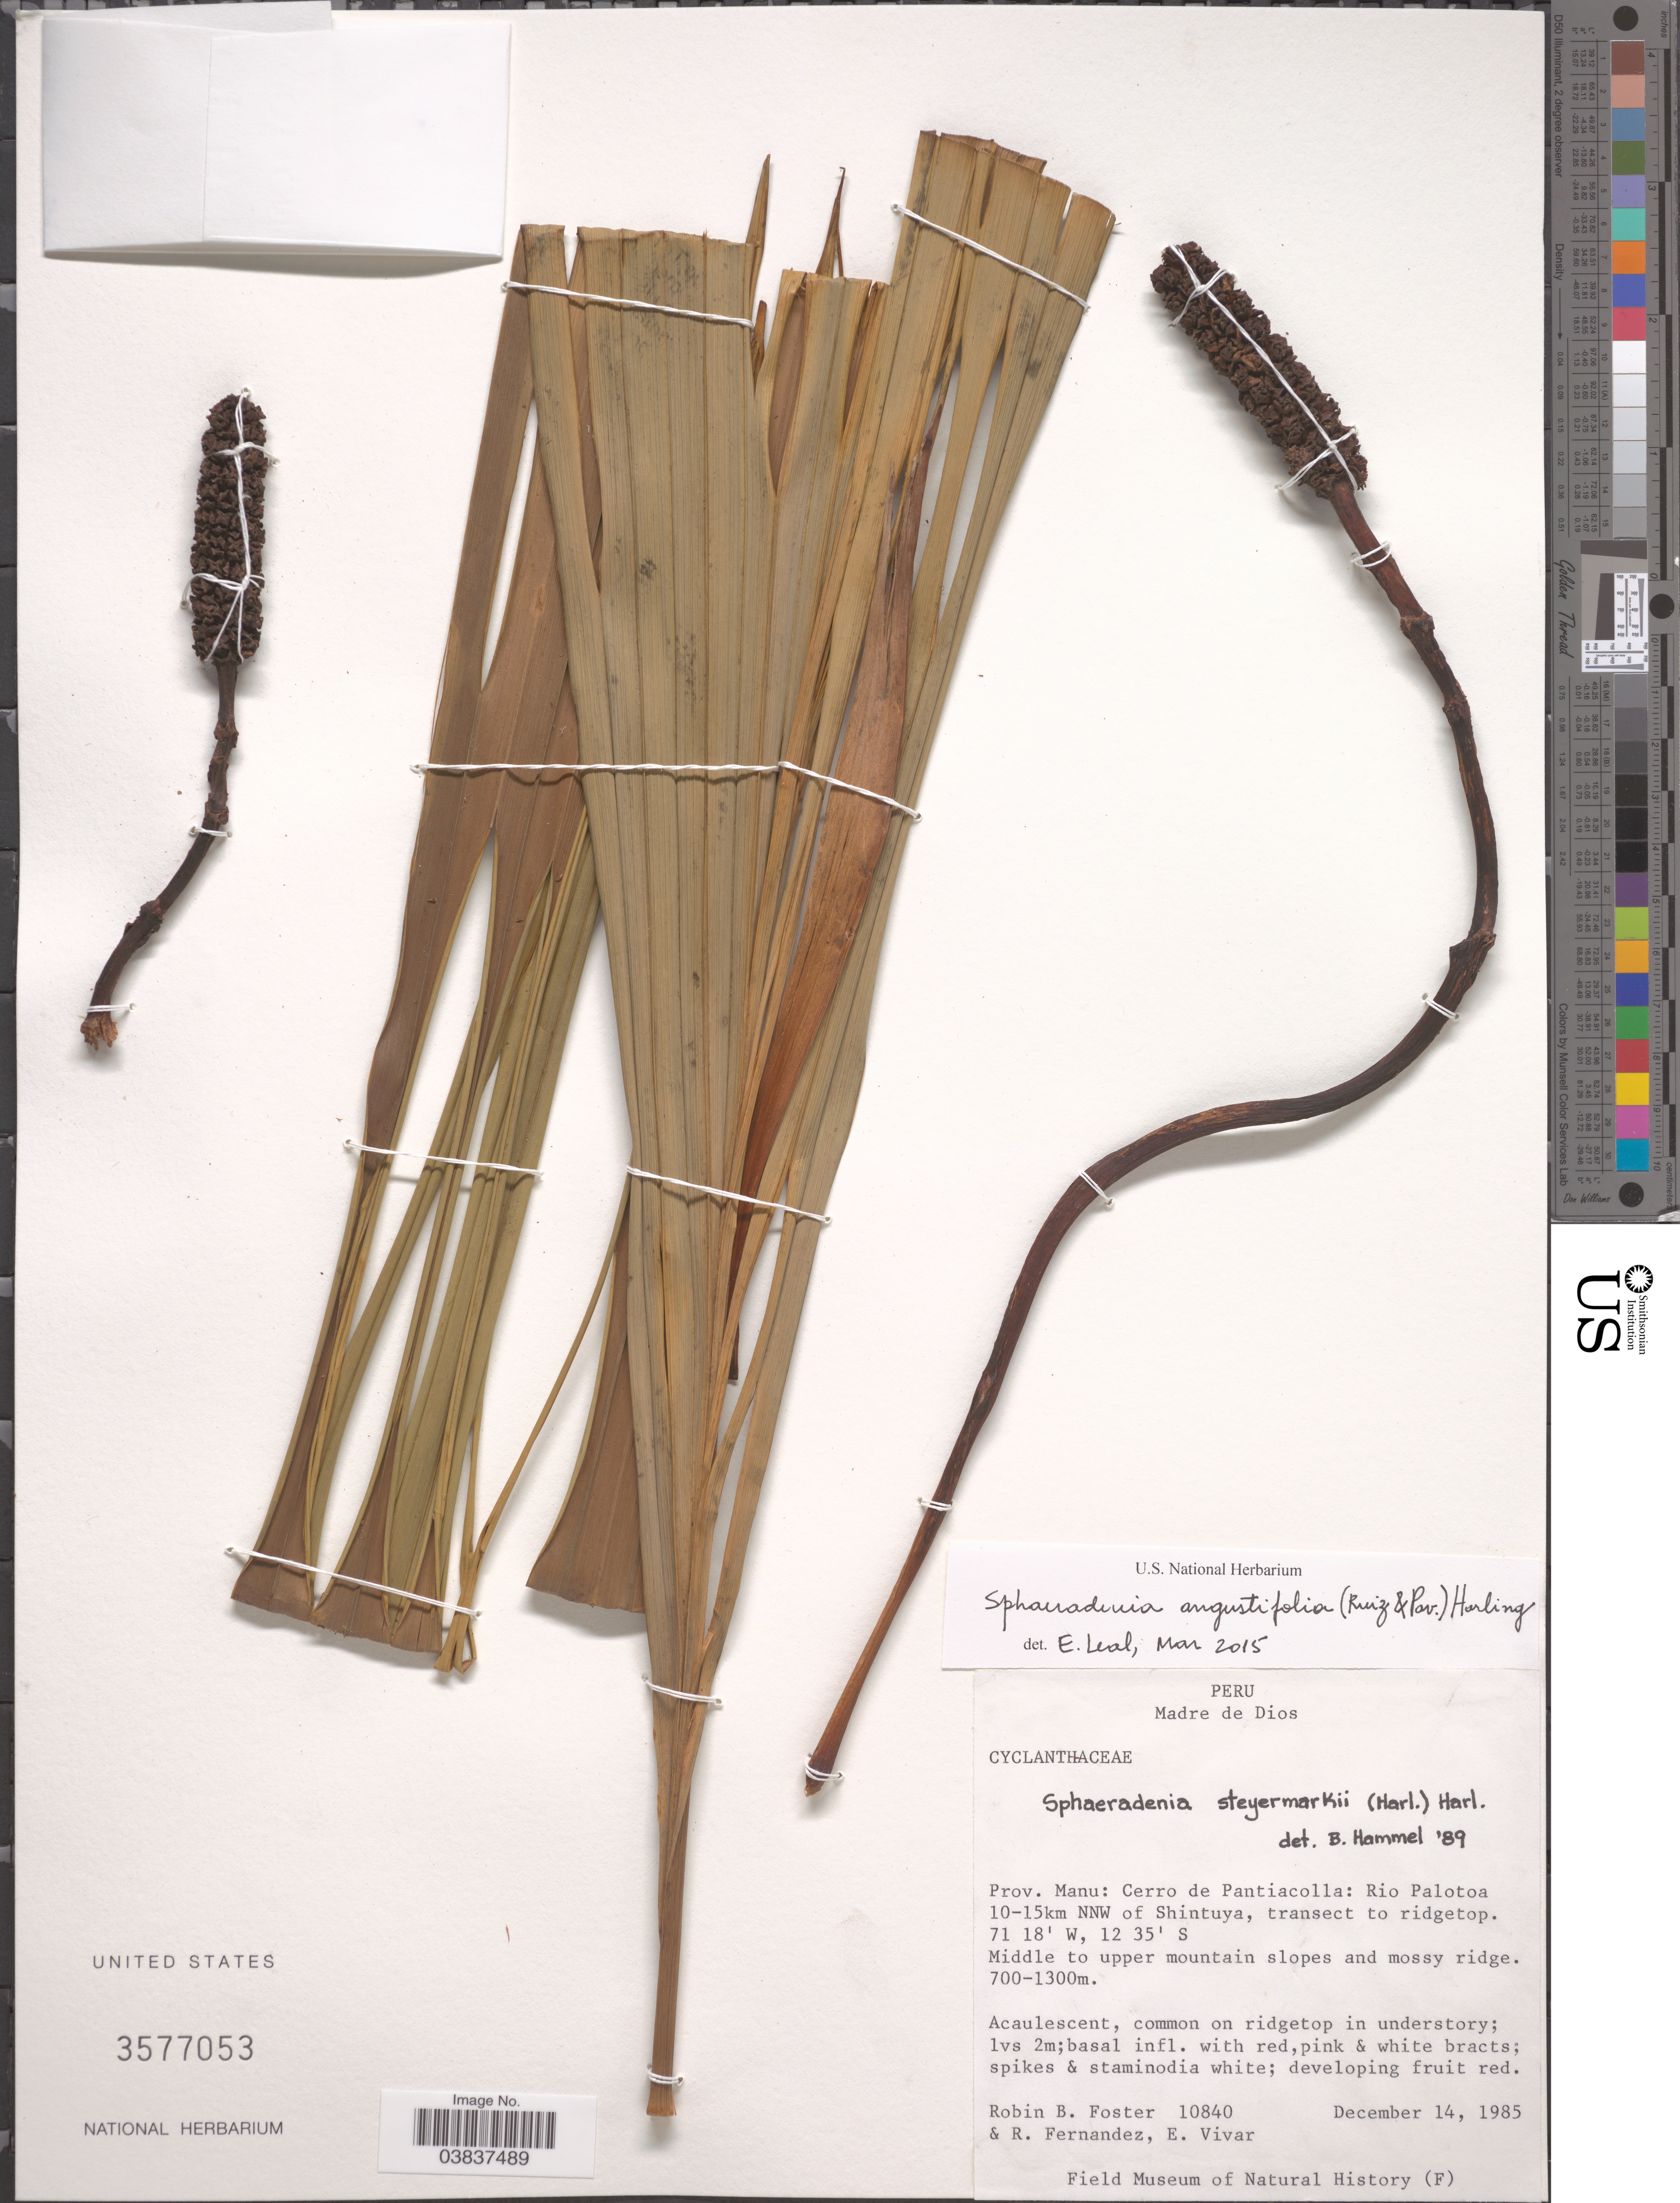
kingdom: Plantae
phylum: Tracheophyta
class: Liliopsida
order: Pandanales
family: Cyclanthaceae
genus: Sphaeradenia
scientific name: Sphaeradenia angustifolia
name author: (Ruiz & Pav.) Harling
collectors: R. B. Foster, R. Fernandez & E. Vivar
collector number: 10840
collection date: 1985-12-14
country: Peru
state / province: Madre de Dios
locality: Prov. Manu: Cerro de Pantiacolla: Rio Palatoa 10-15km NNW of Shintuya, transect to ridgetop.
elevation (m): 700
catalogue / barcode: US 3577053